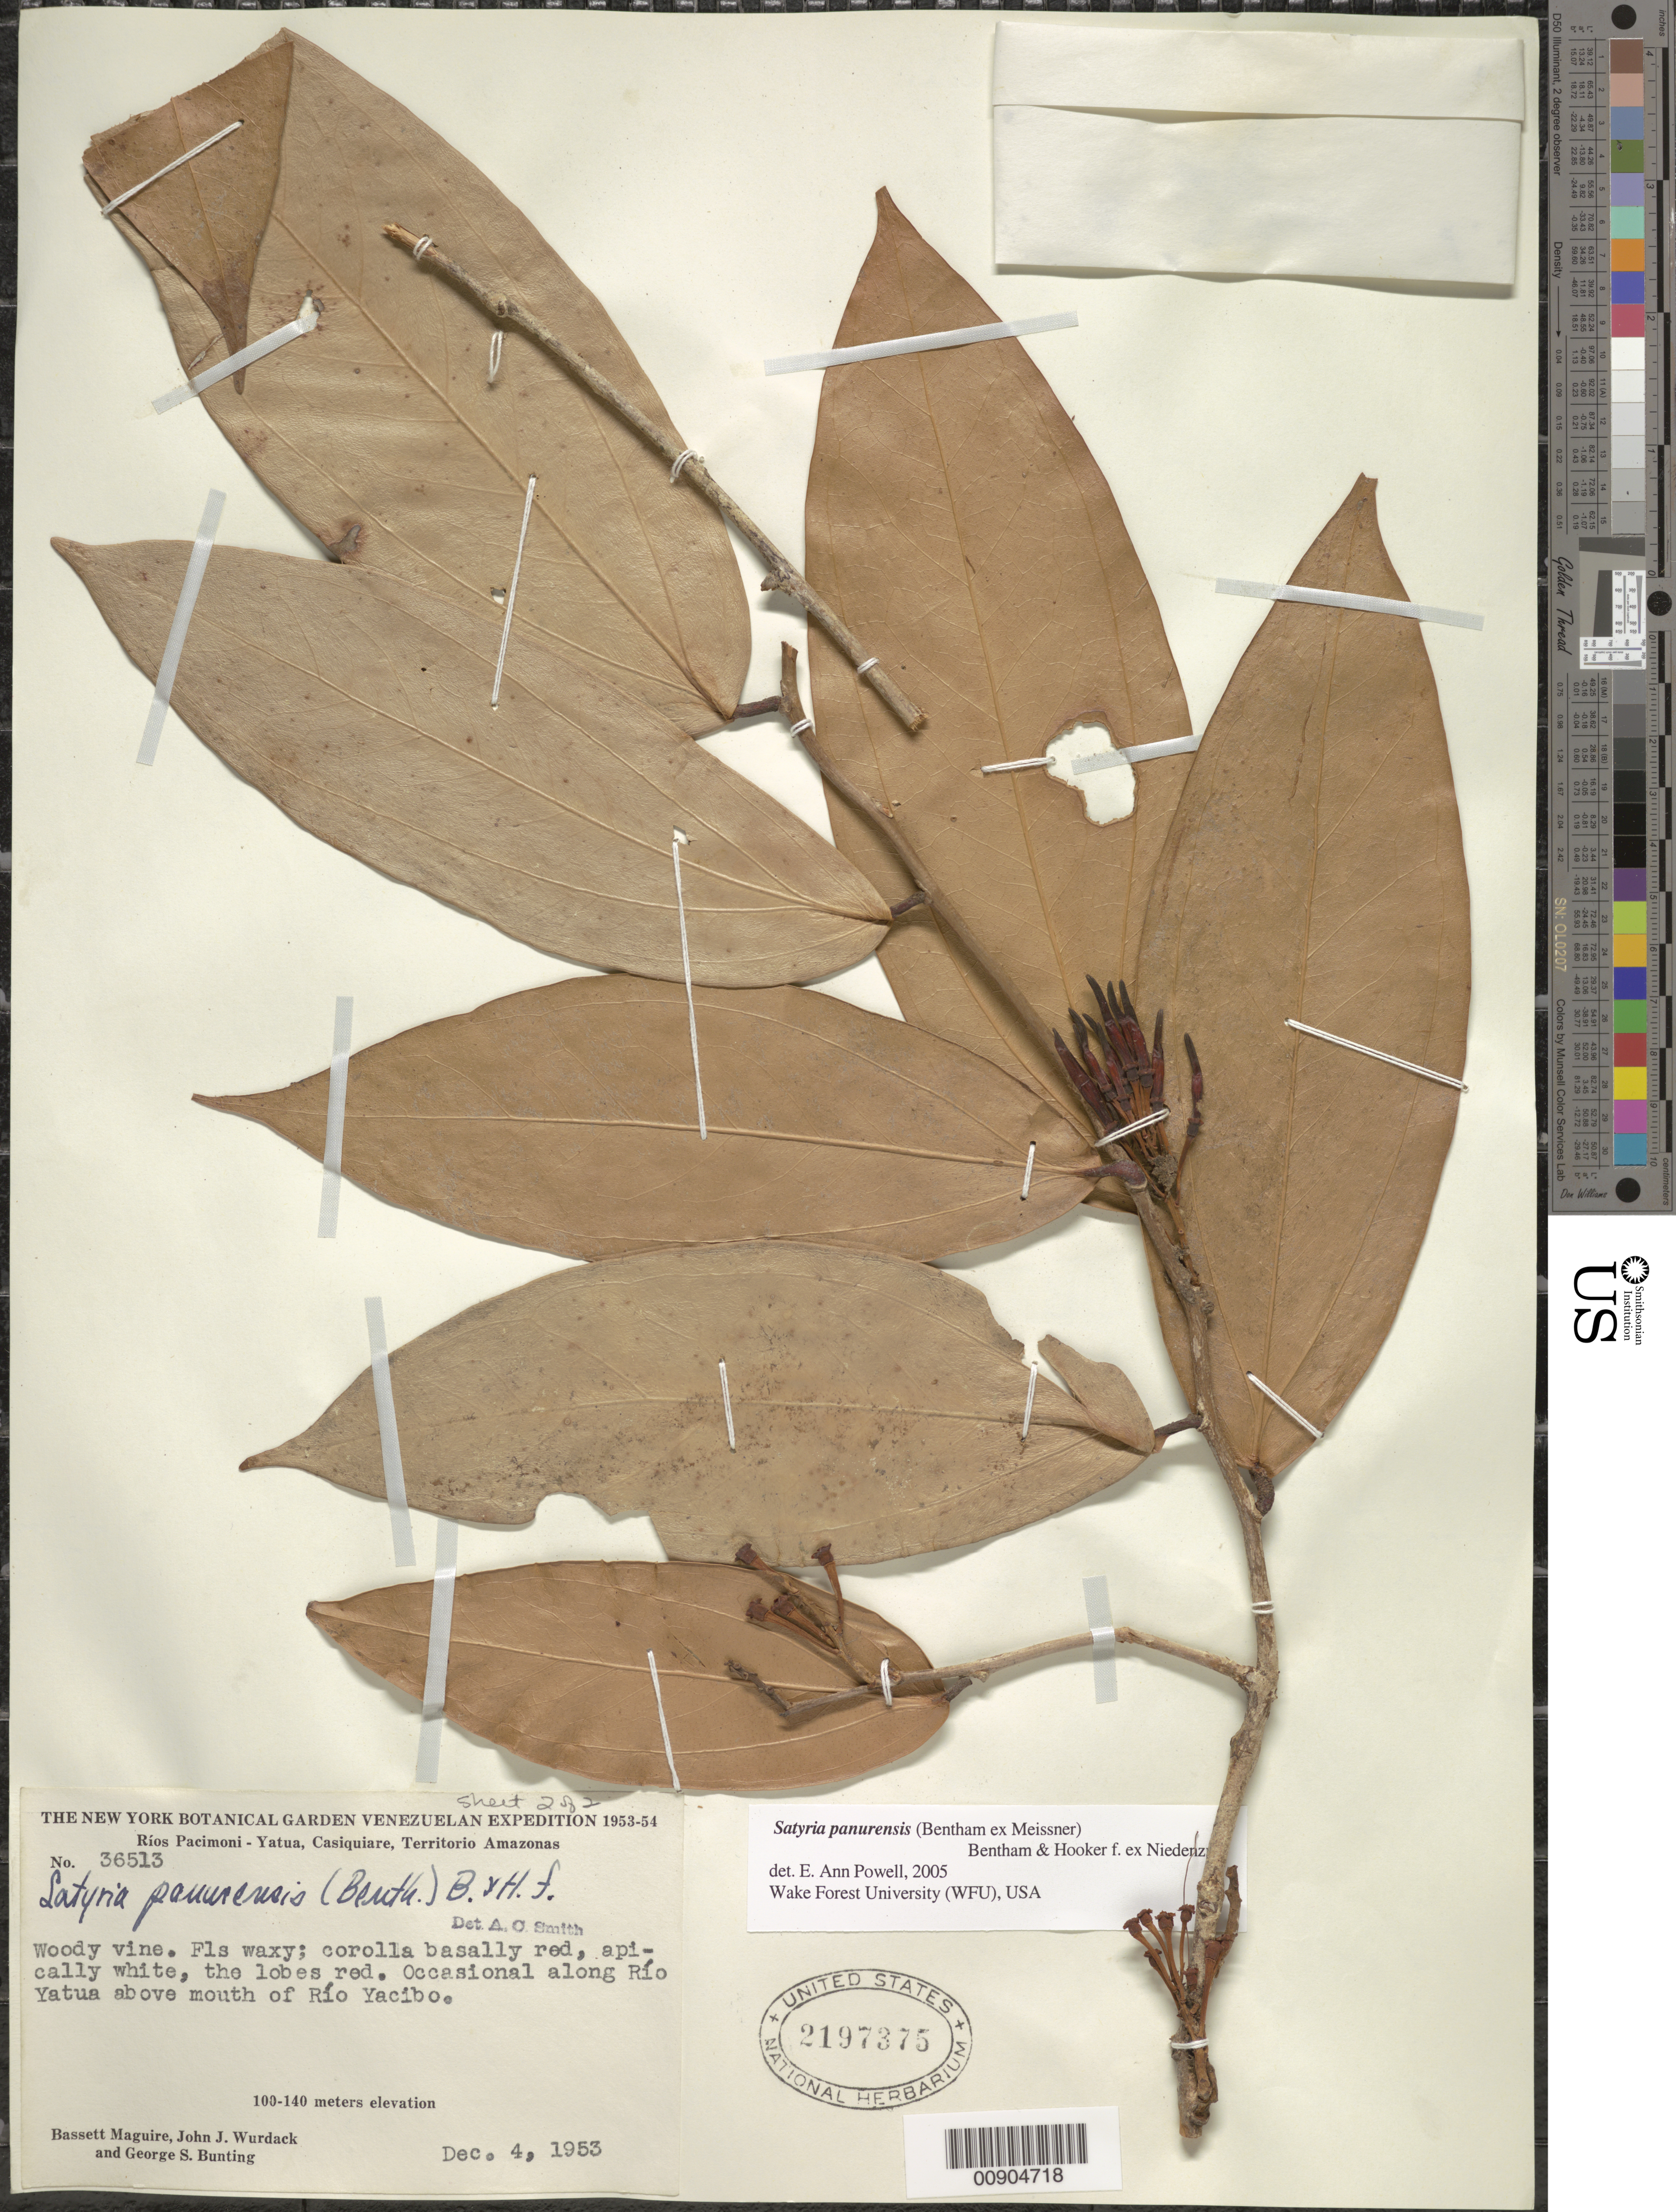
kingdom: Plantae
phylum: Tracheophyta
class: Magnoliopsida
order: Ericales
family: Ericaceae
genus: Satyria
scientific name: Satyria panurensis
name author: (Benth. ex Meisn.) Benth. & Hook. f. ex Nied.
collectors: B. Maguire, J. J. Wurdack & G. S. Bunting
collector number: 36513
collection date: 1953-12-04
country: Venezuela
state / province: Amazonas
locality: Ríos Pacimoni - Yatua, Casiquiare, Territorio Amazonas, Occasional along Río Yatua above mouth of Río Yacibo.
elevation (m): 100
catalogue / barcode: US 2197375